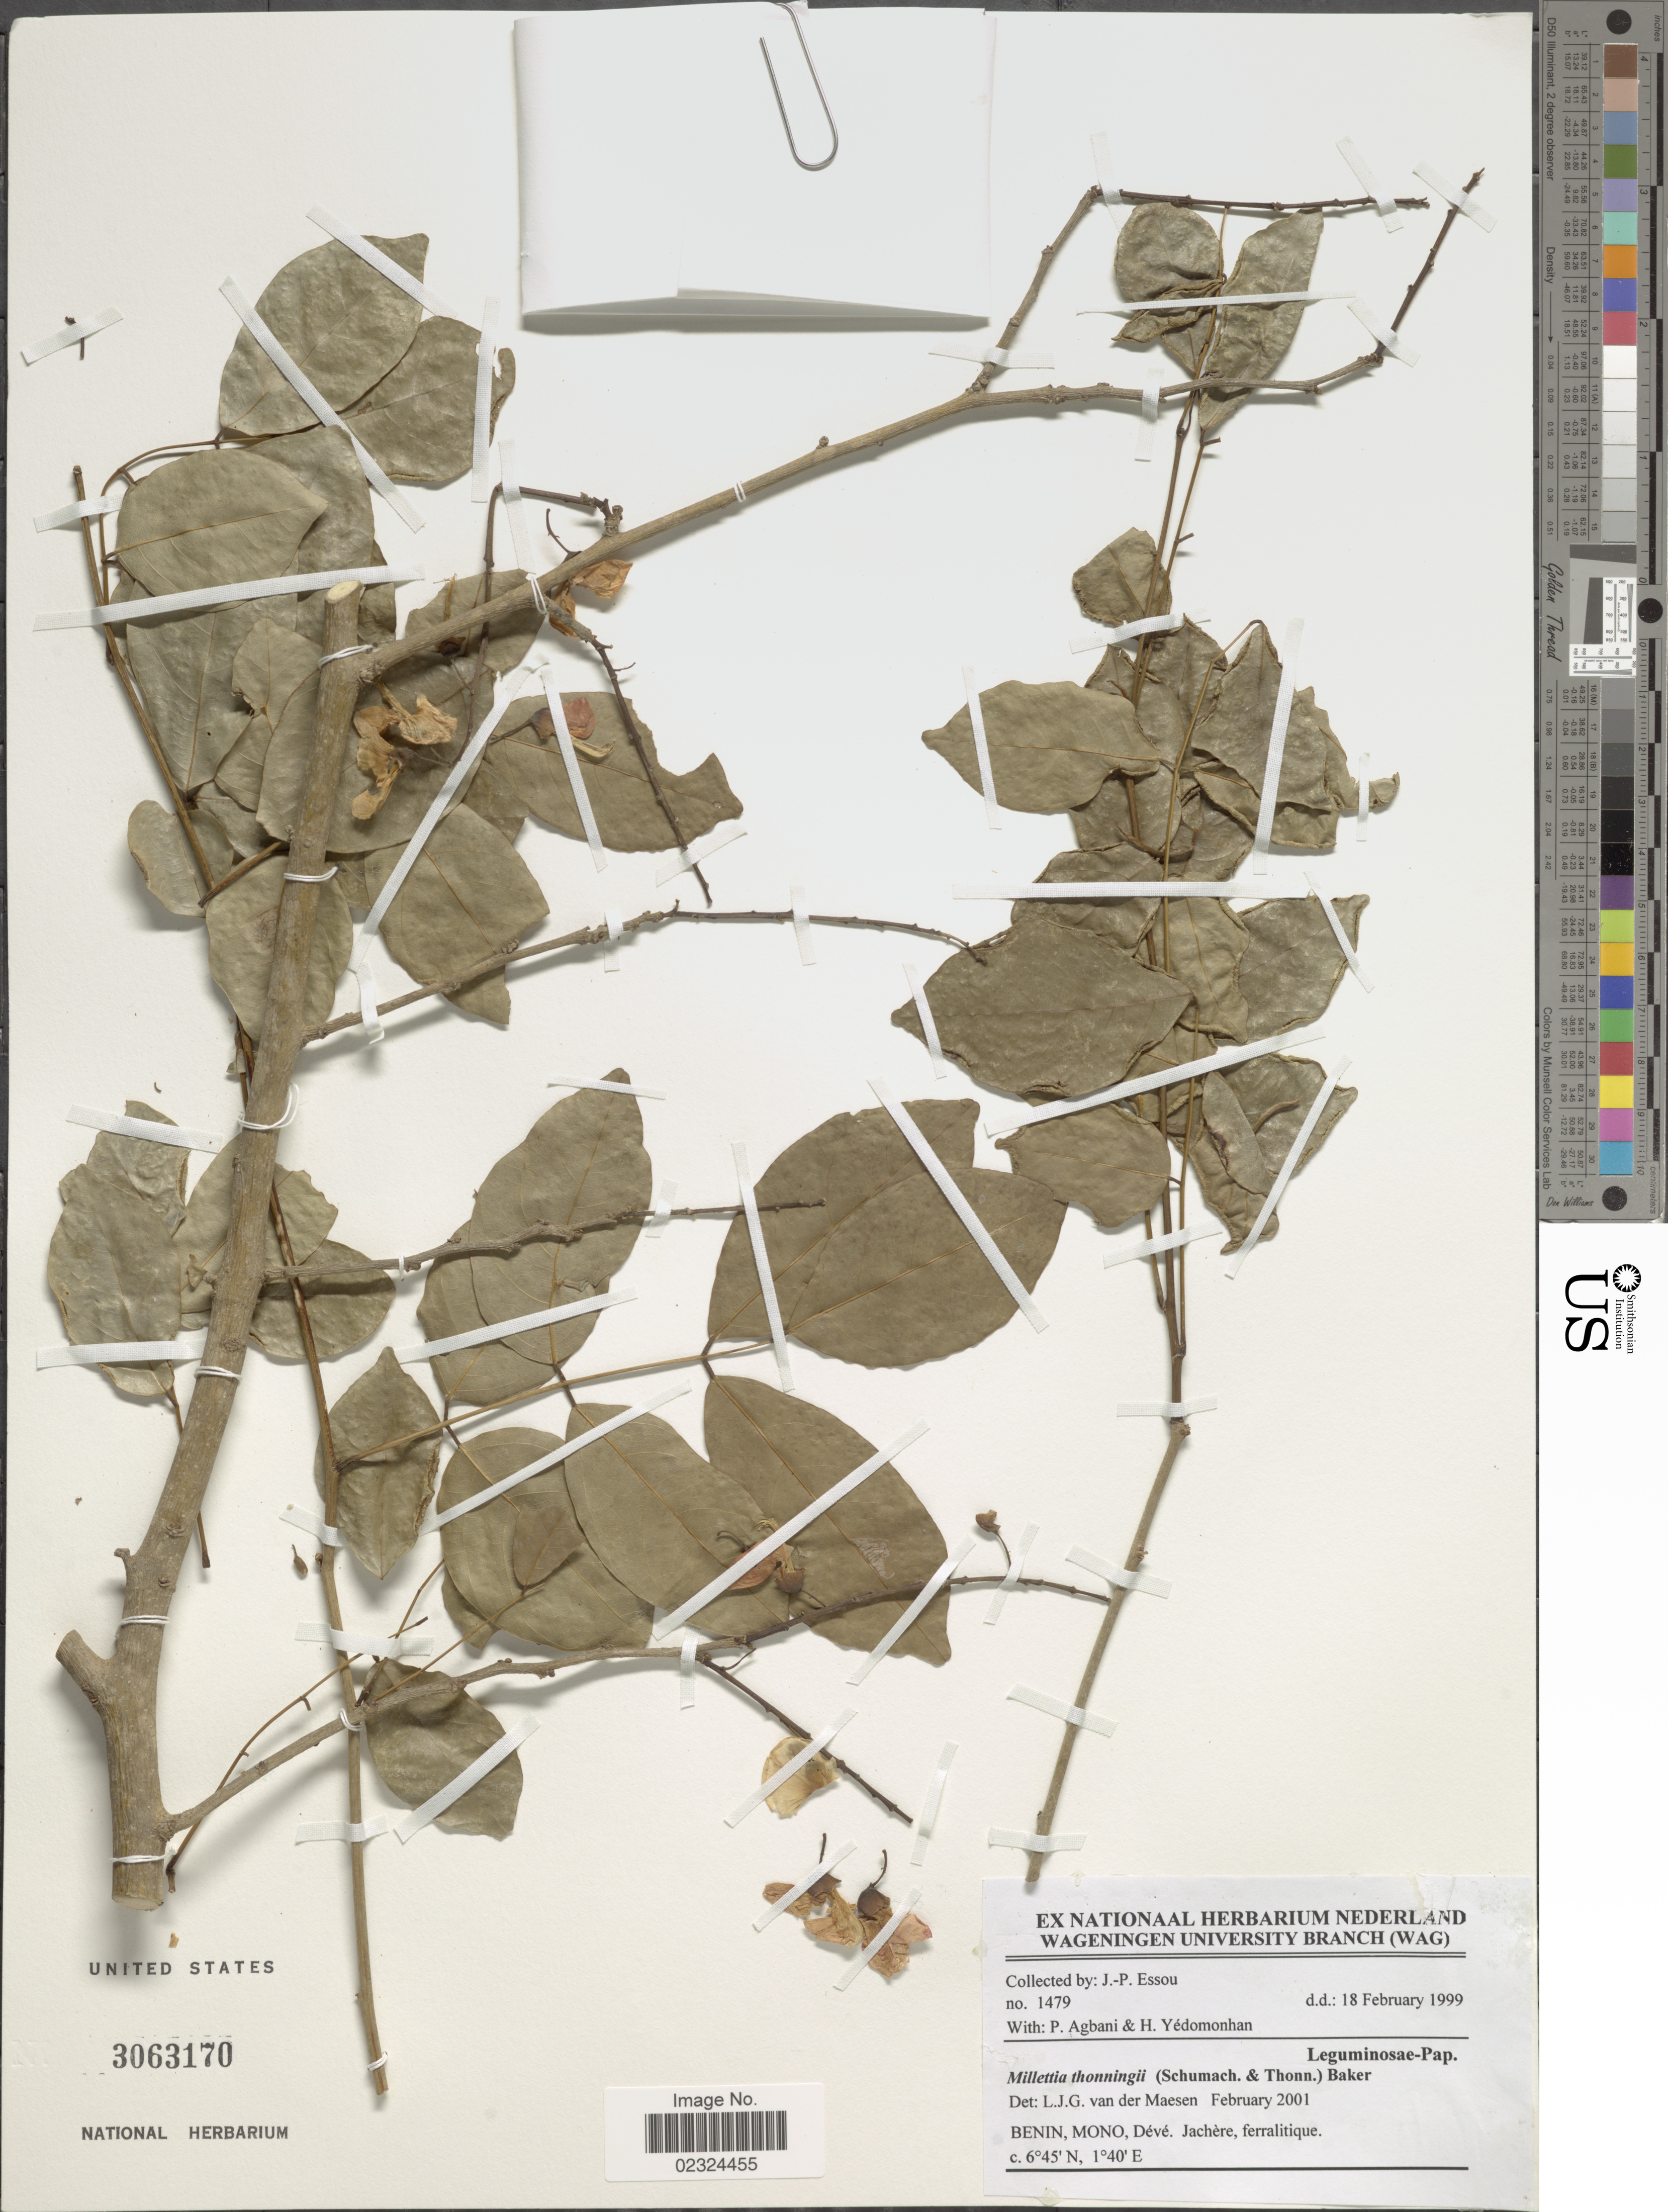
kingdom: Plantae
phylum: Tracheophyta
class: Magnoliopsida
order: Fabales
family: Fabaceae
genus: Millettia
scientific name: Millettia thonningii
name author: Baker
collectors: J. Essou, P. Agbani & H. Yedomonhan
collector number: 1479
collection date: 1999-02-18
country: Benin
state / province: Mono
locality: Deve. Jachere, ferralitique.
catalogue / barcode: US 3063170